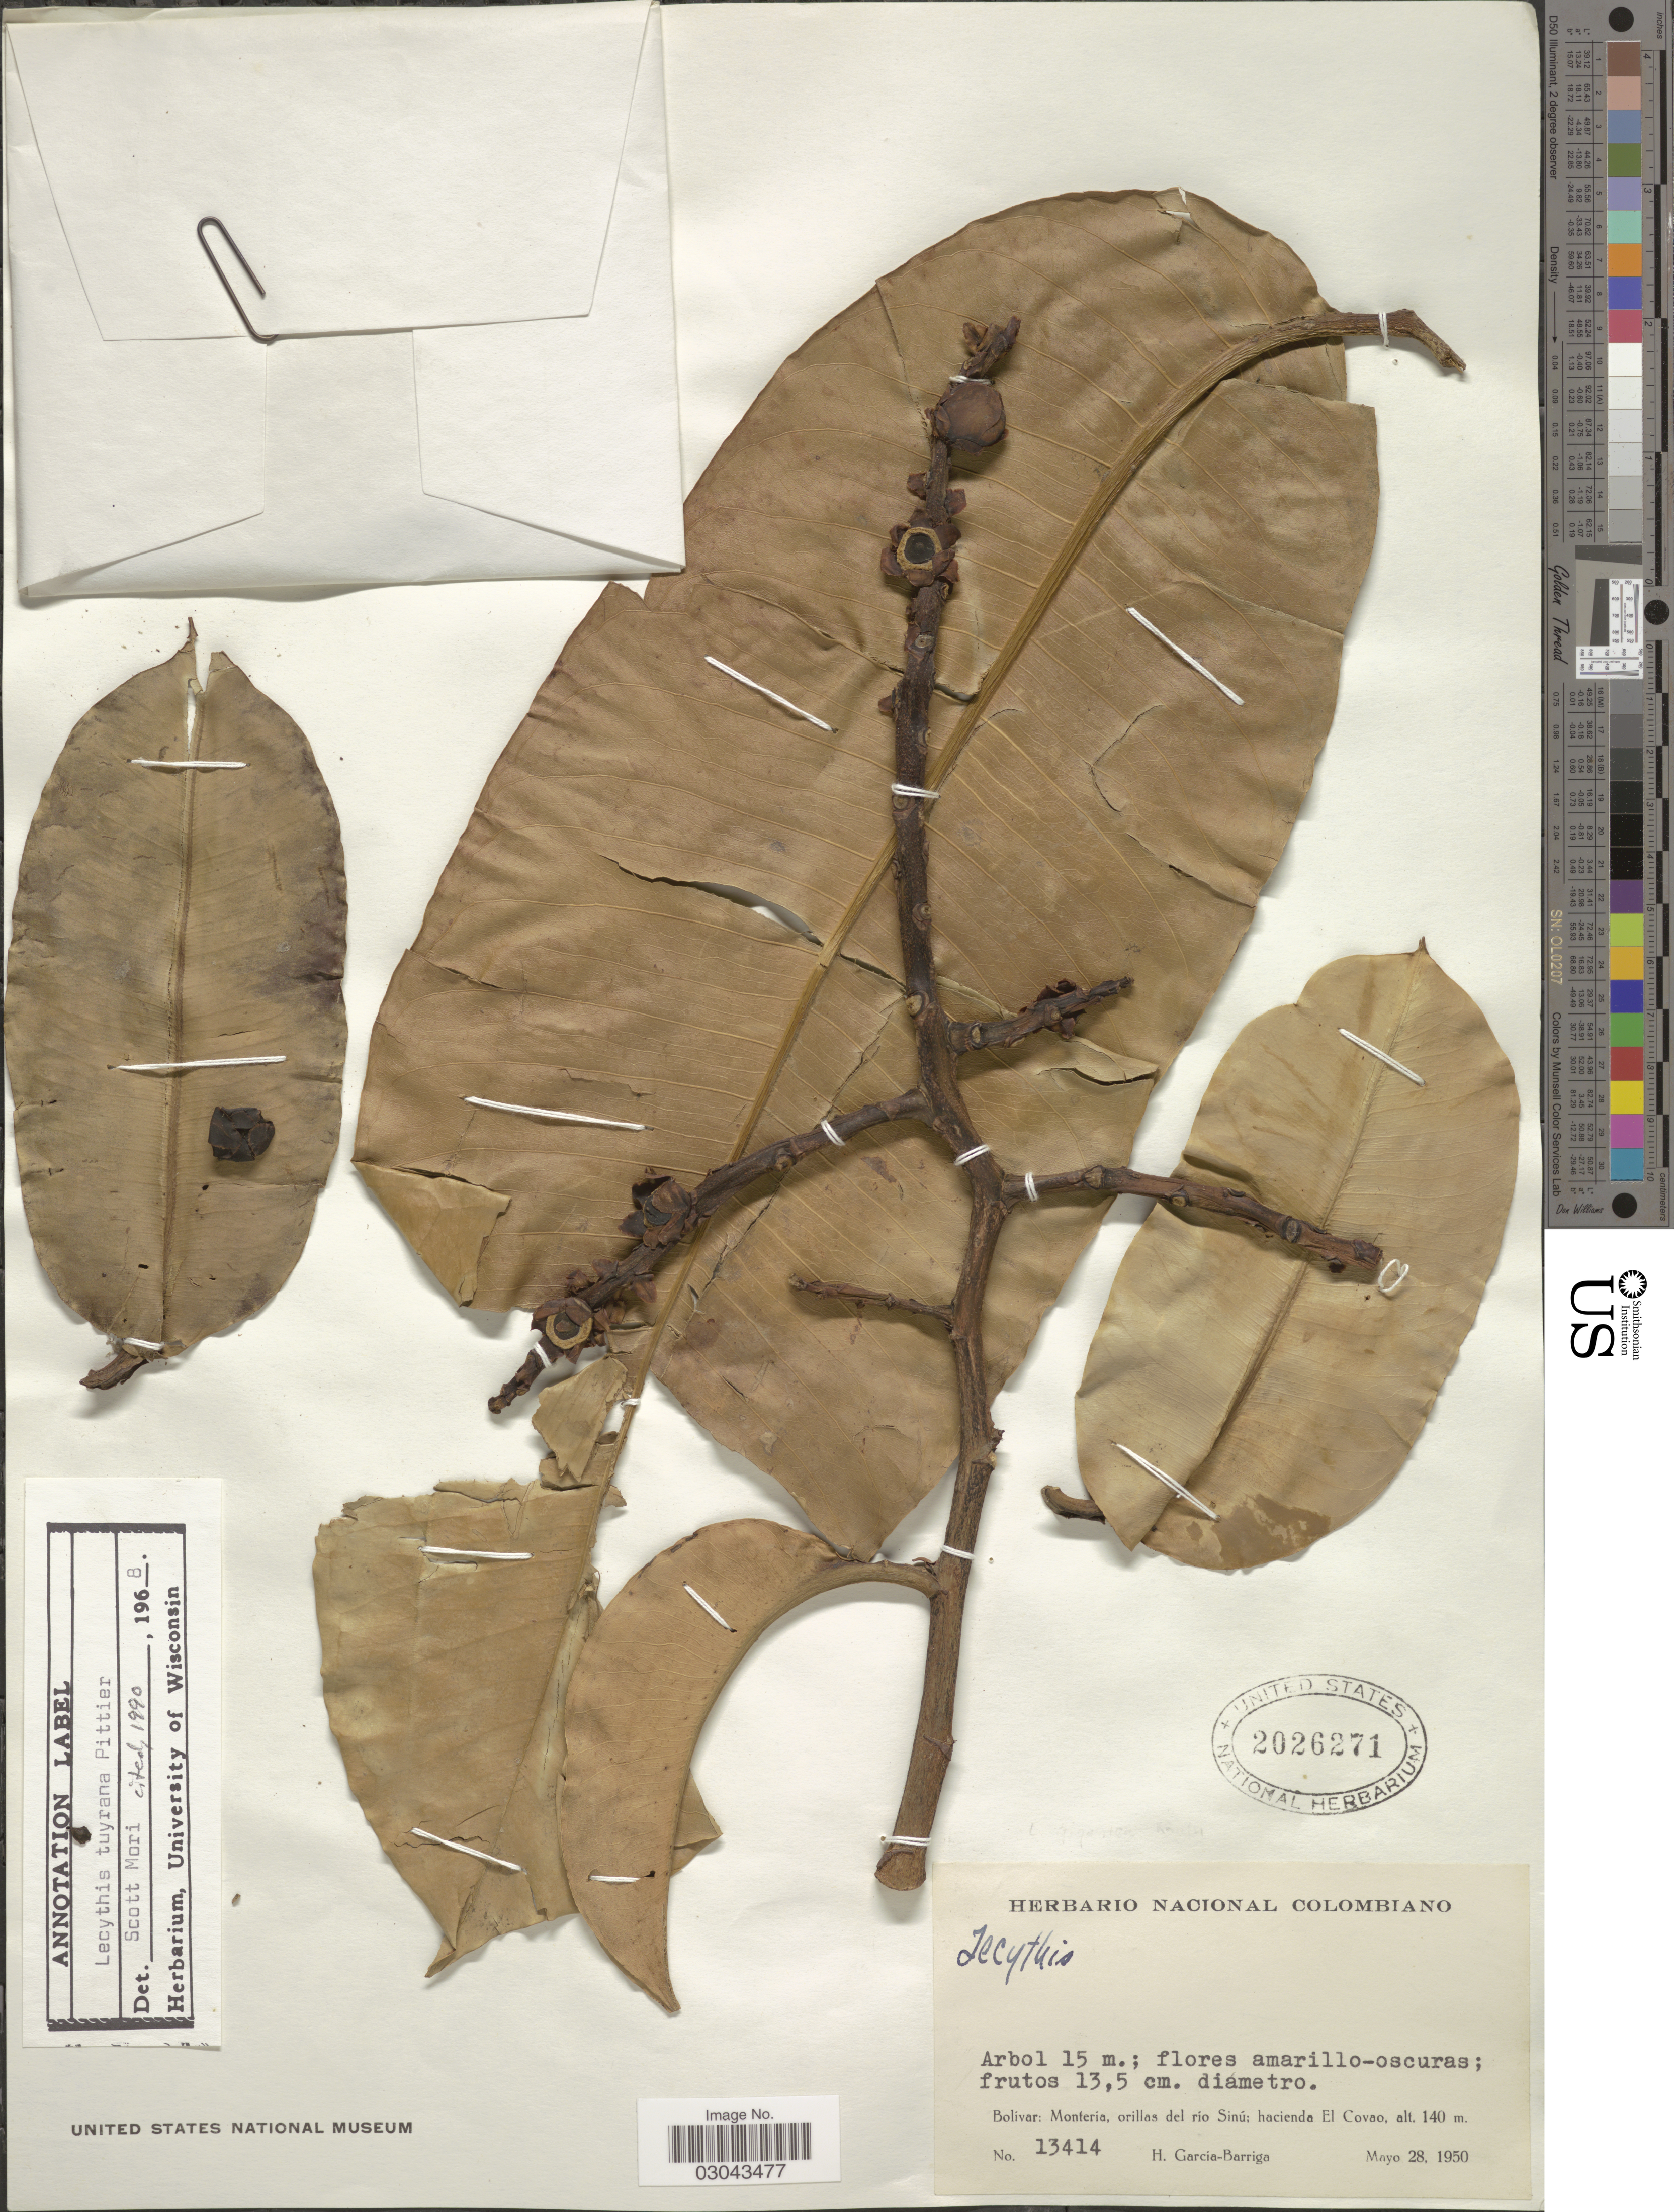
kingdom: Plantae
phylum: Tracheophyta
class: Magnoliopsida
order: Ericales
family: Lecythidaceae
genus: Lecythis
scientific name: Lecythis tuyrana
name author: Pittier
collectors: H. García Barriga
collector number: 13414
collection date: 1950-05-28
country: Colombia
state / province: Bolívar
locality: Monteria, orillas del río Sinú; hacienda El Covao.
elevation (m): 140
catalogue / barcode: US 2026271